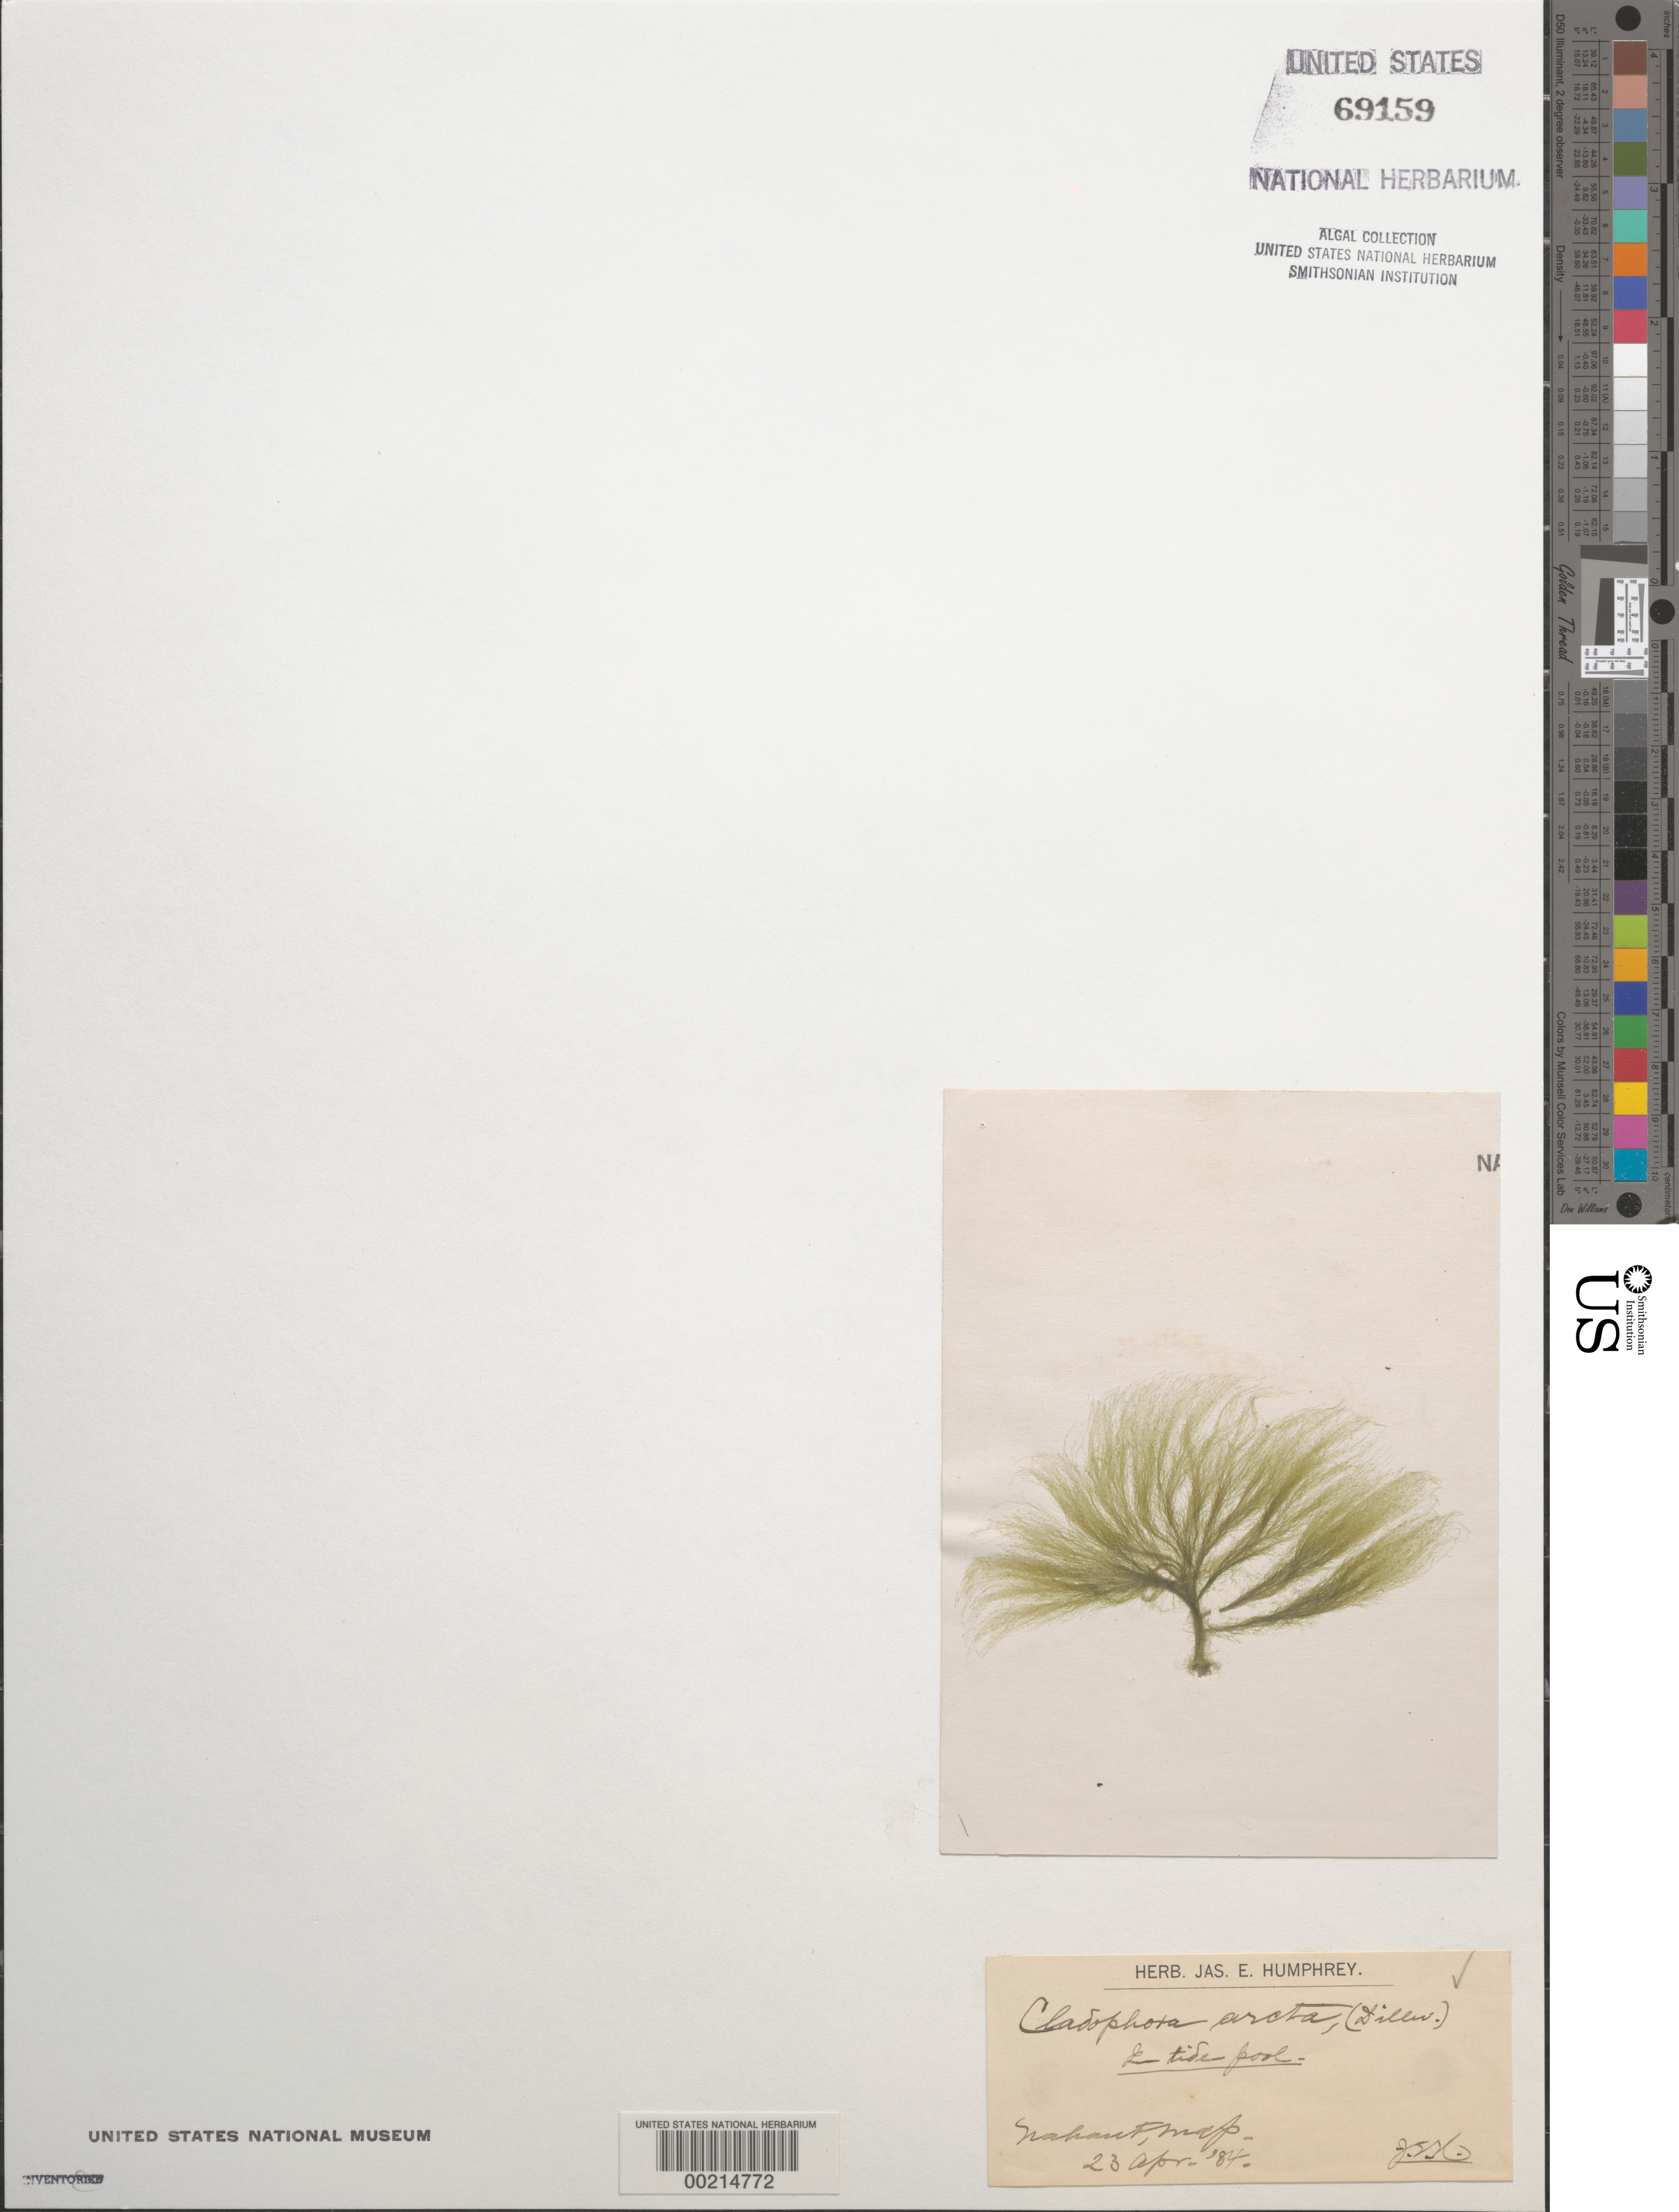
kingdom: Plantae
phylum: Chlorophyta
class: Ulvophyceae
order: Ulotrichales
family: Ulotrichaceae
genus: Acrosiphonia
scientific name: Acrosiphonia arcta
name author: (Dillwyn) Gain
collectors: J. Humphrey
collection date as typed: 23 Apr 1884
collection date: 1884-04-23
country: United States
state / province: Massachusetts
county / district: Essex County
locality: Nahant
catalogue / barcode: US 69159